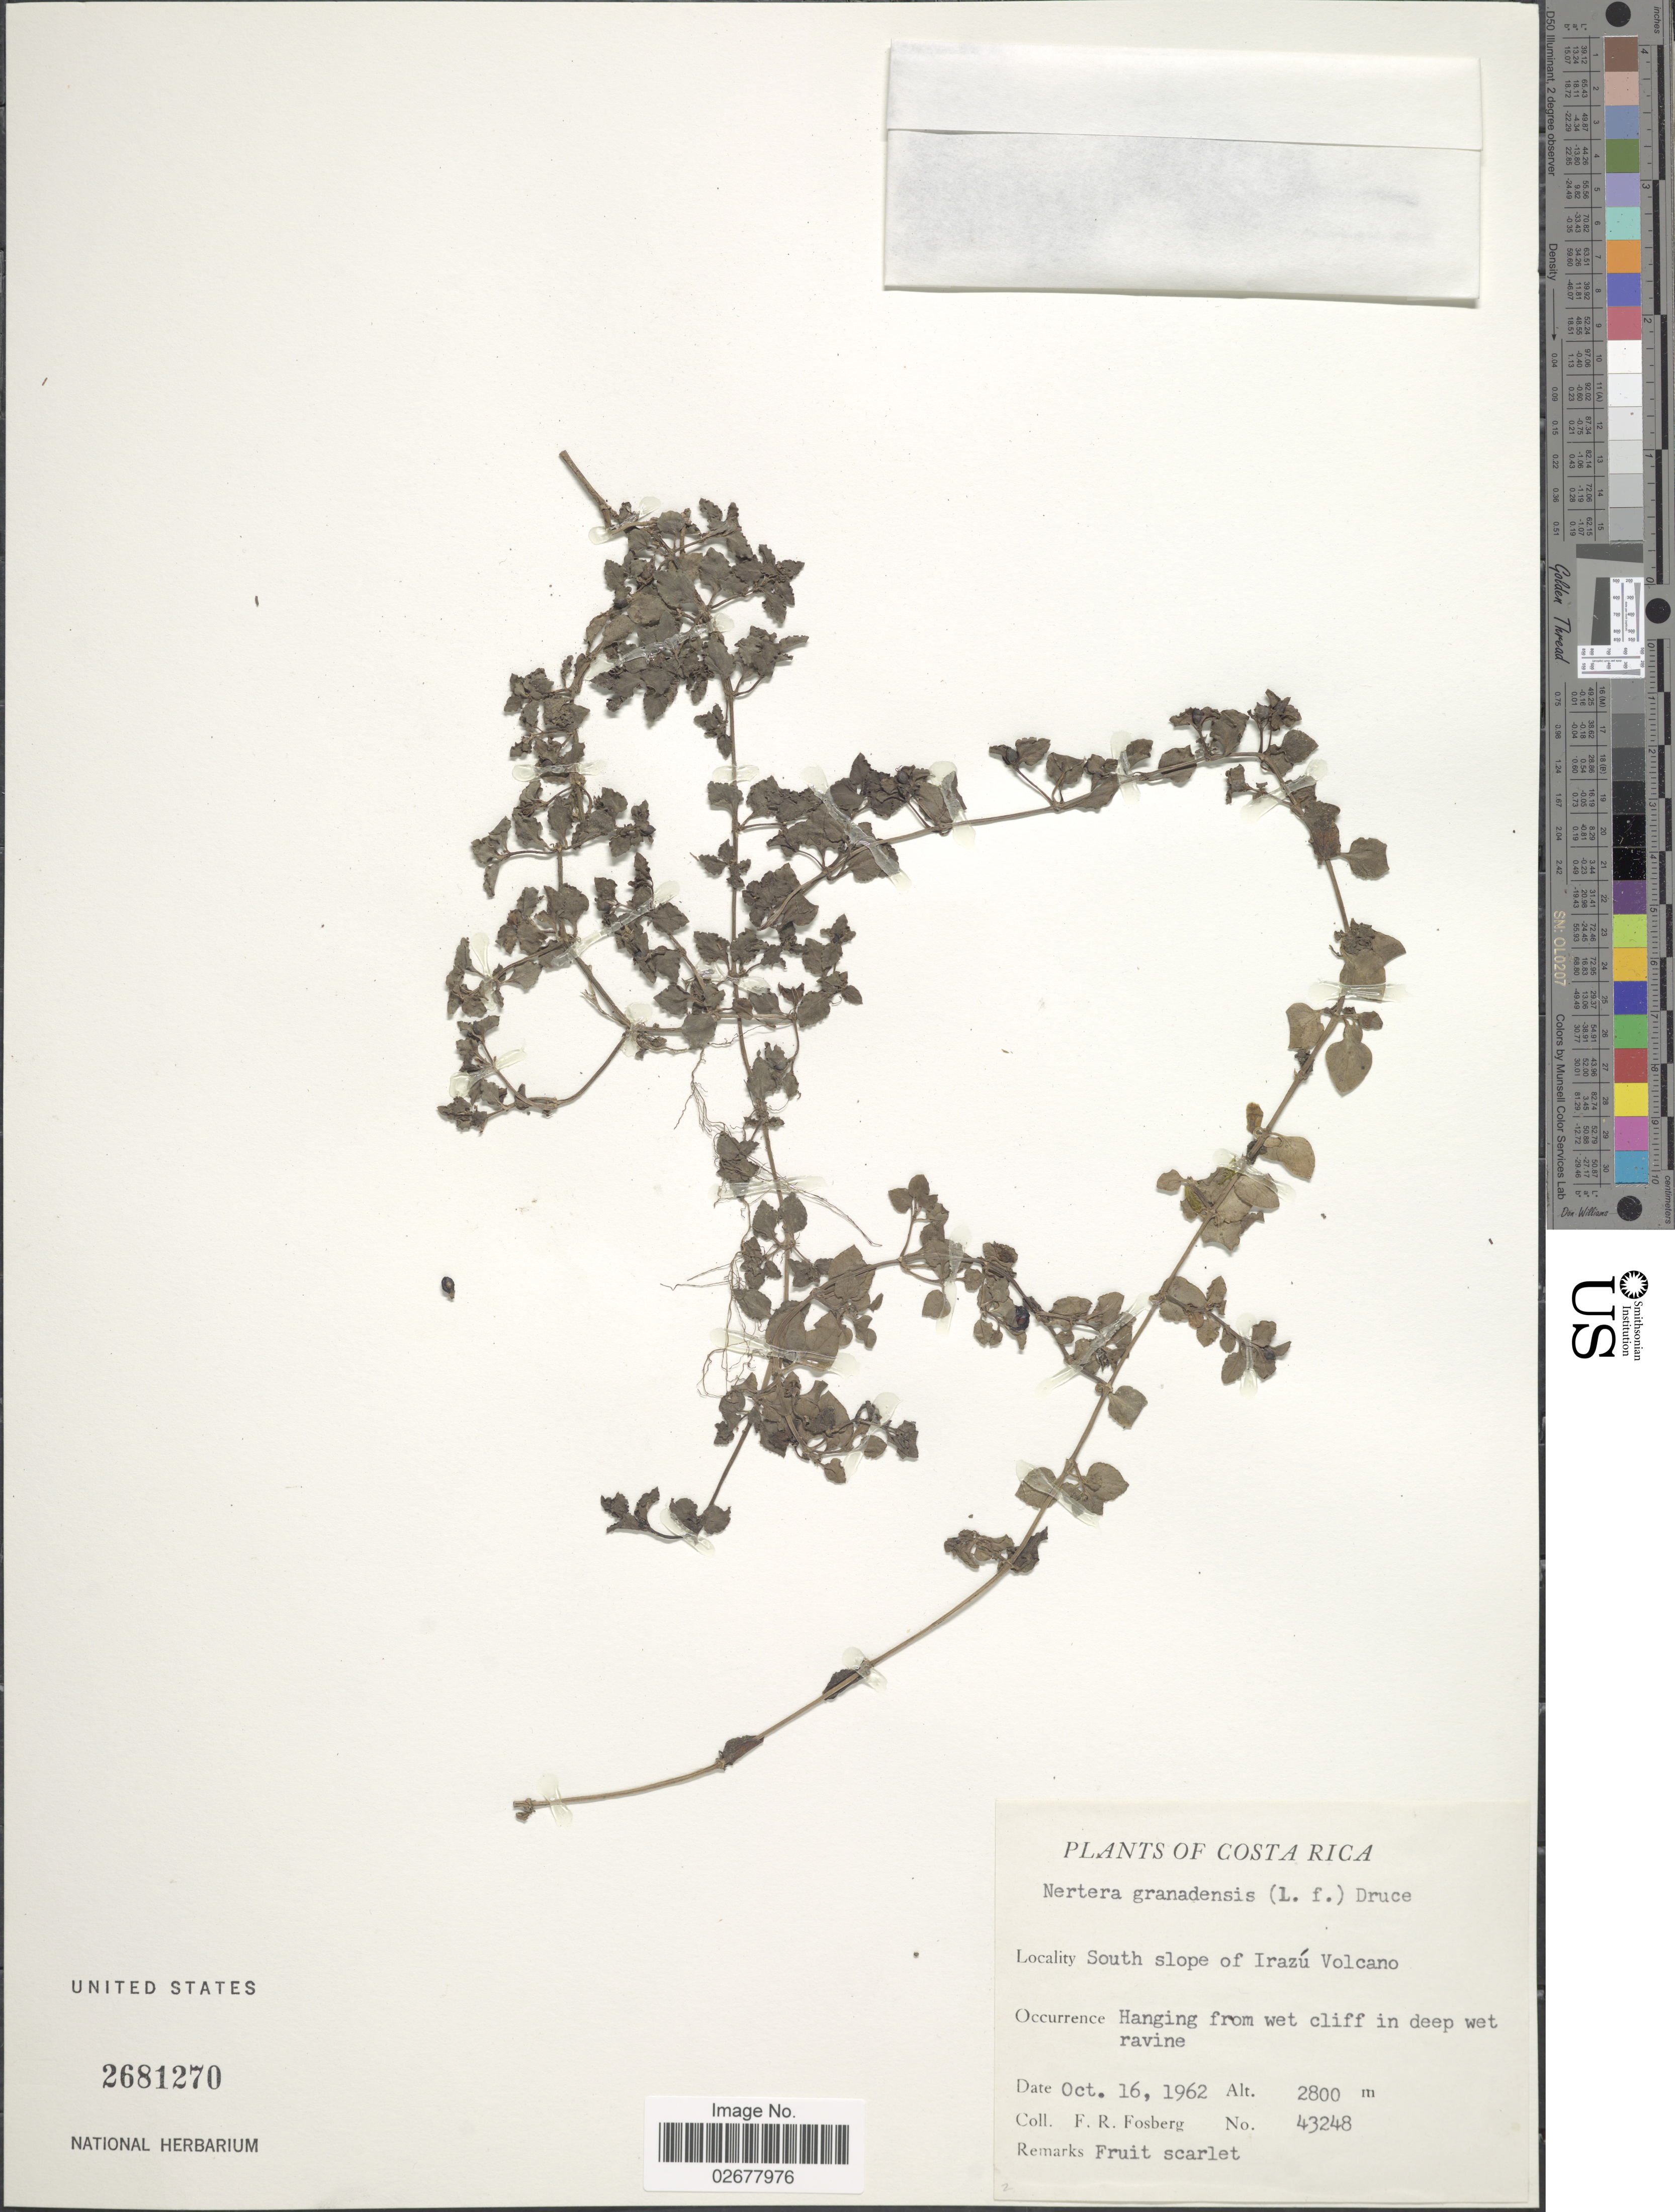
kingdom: Plantae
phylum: Tracheophyta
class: Magnoliopsida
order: Gentianales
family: Rubiaceae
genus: Nertera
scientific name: Nertera depressa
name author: Banks & Sol. ex Gaertn.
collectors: F. R. Fosberg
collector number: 43248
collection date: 1962-10-16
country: Costa Rica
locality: South slope of Irazú Volcano, Hanging from wet cliff in deep wet ravine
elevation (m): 2800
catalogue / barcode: US 2681270